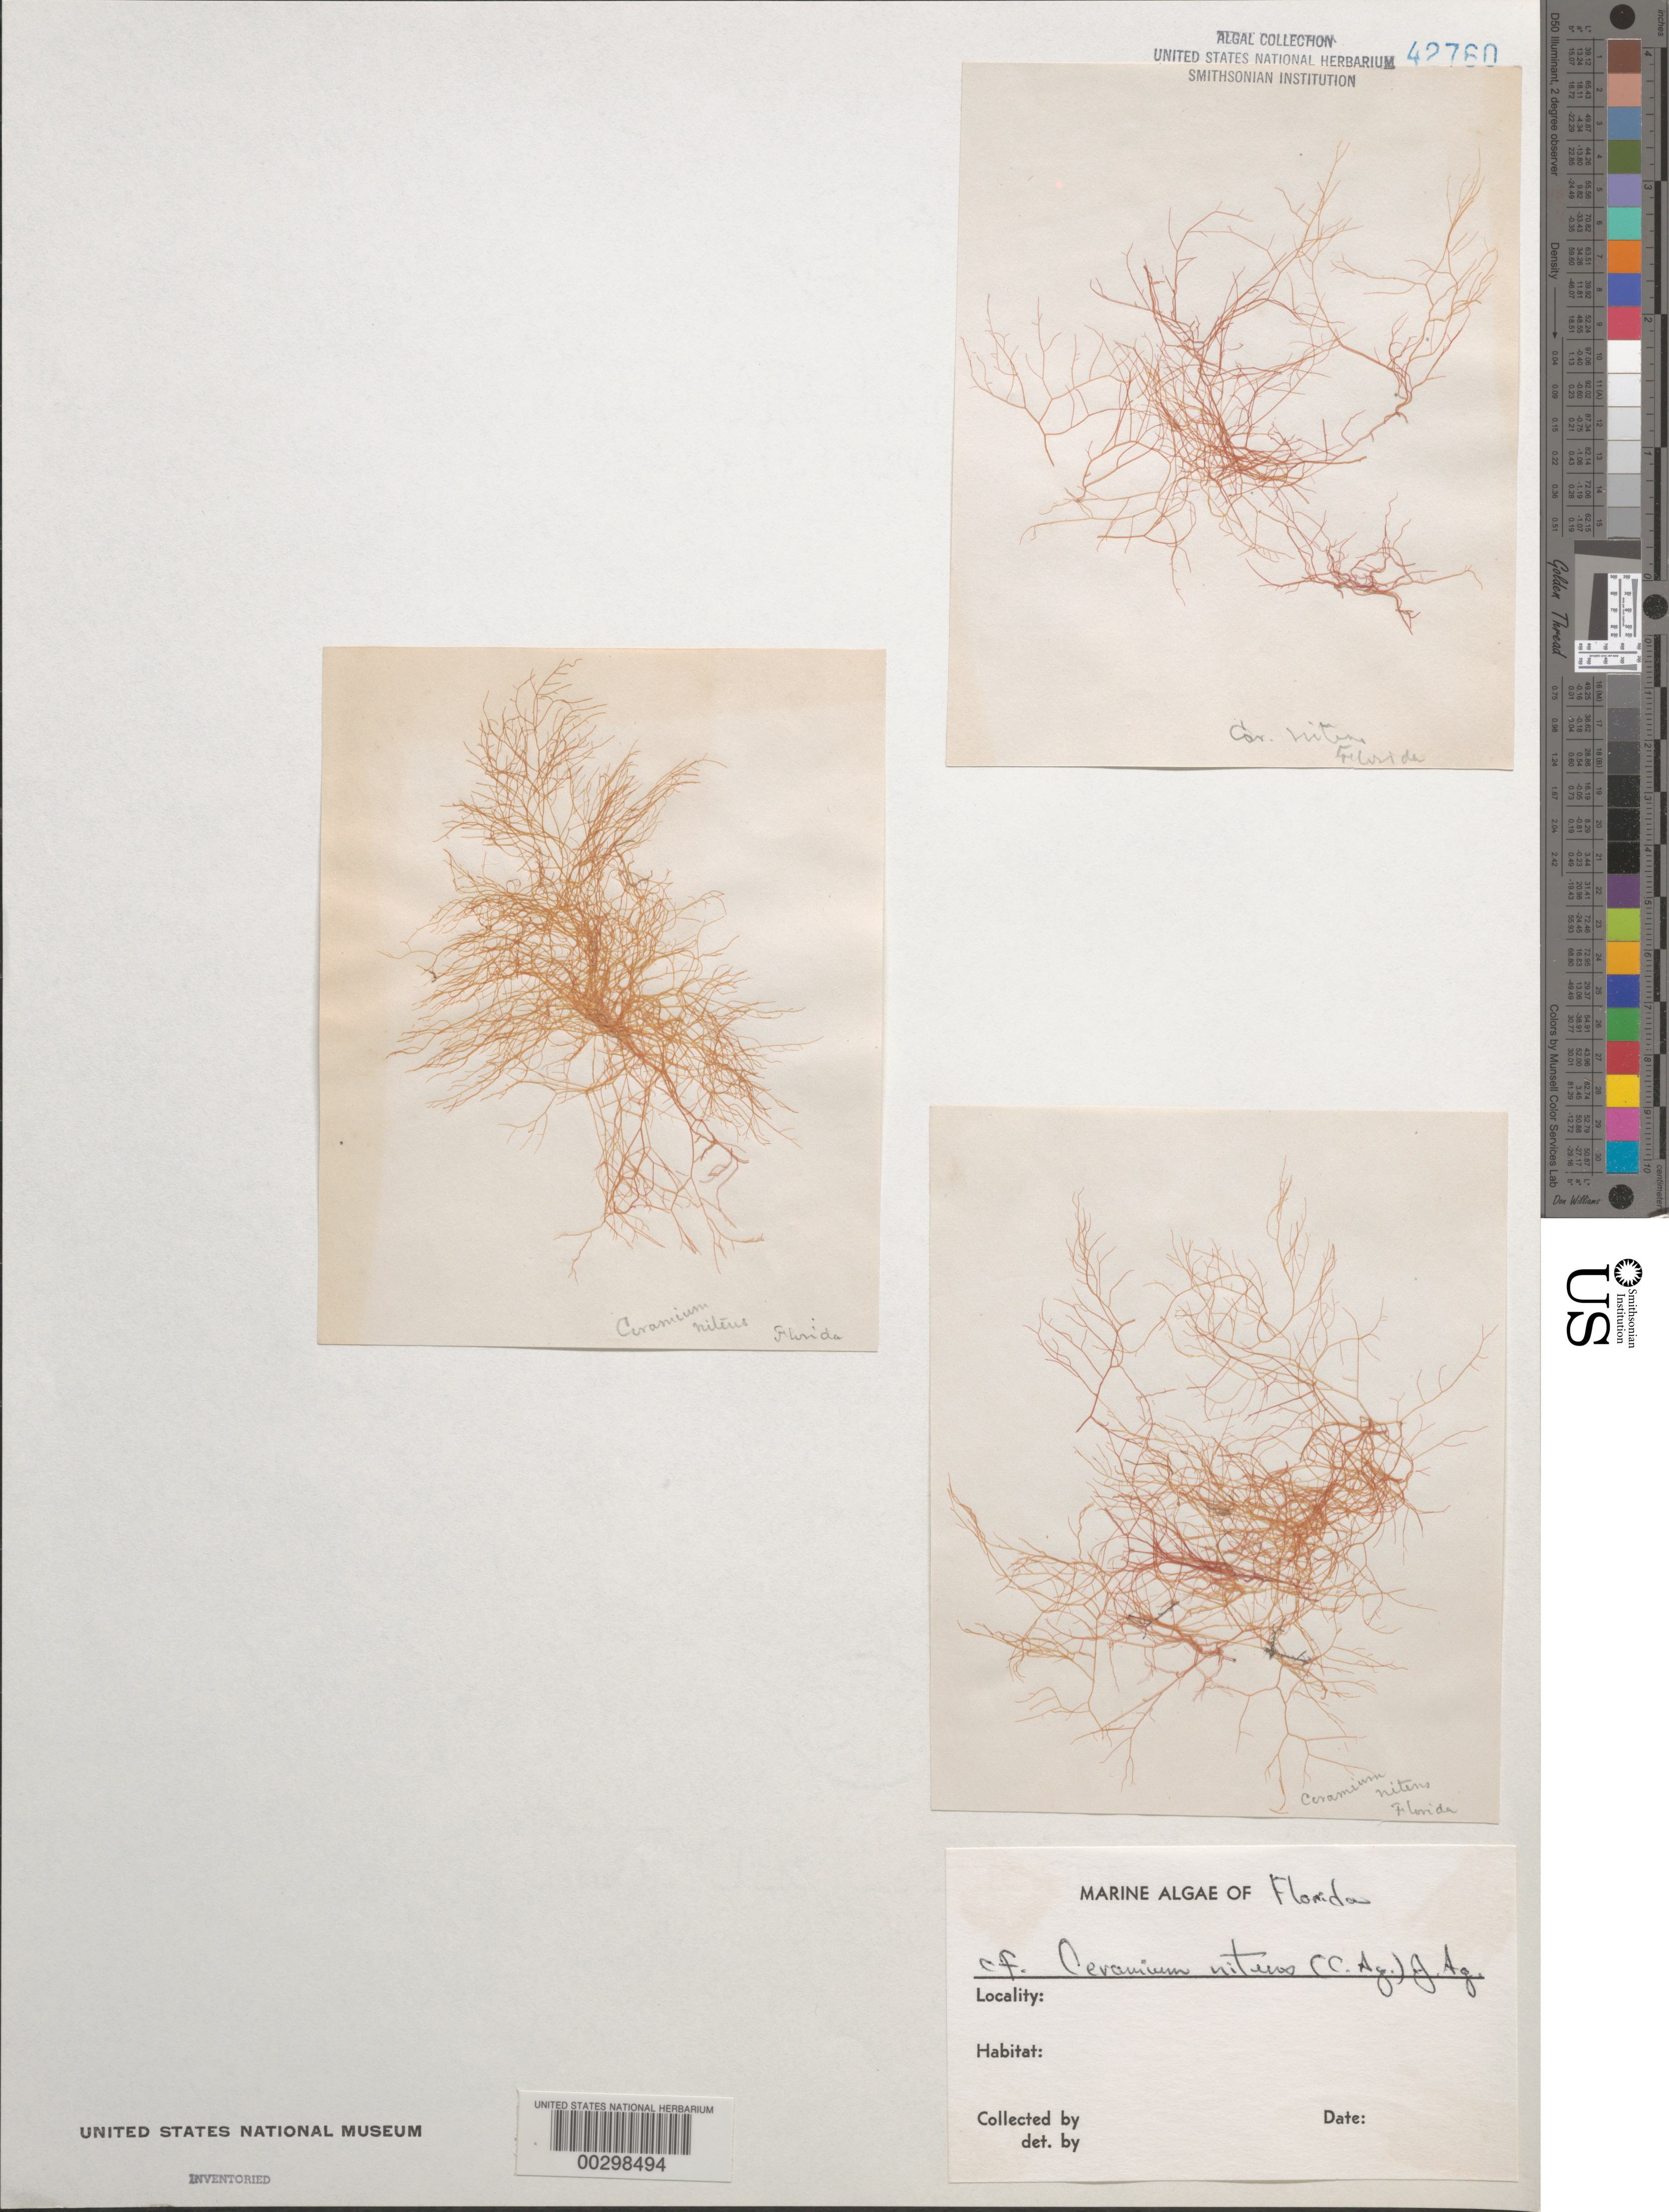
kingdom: Plantae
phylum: Rhodophyta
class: Florideophyceae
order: Ceramiales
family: Ceramiaceae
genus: Ceramium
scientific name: Ceramium nitens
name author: (C. Agardh) J. Agardh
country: United States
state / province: Florida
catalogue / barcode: US 42760